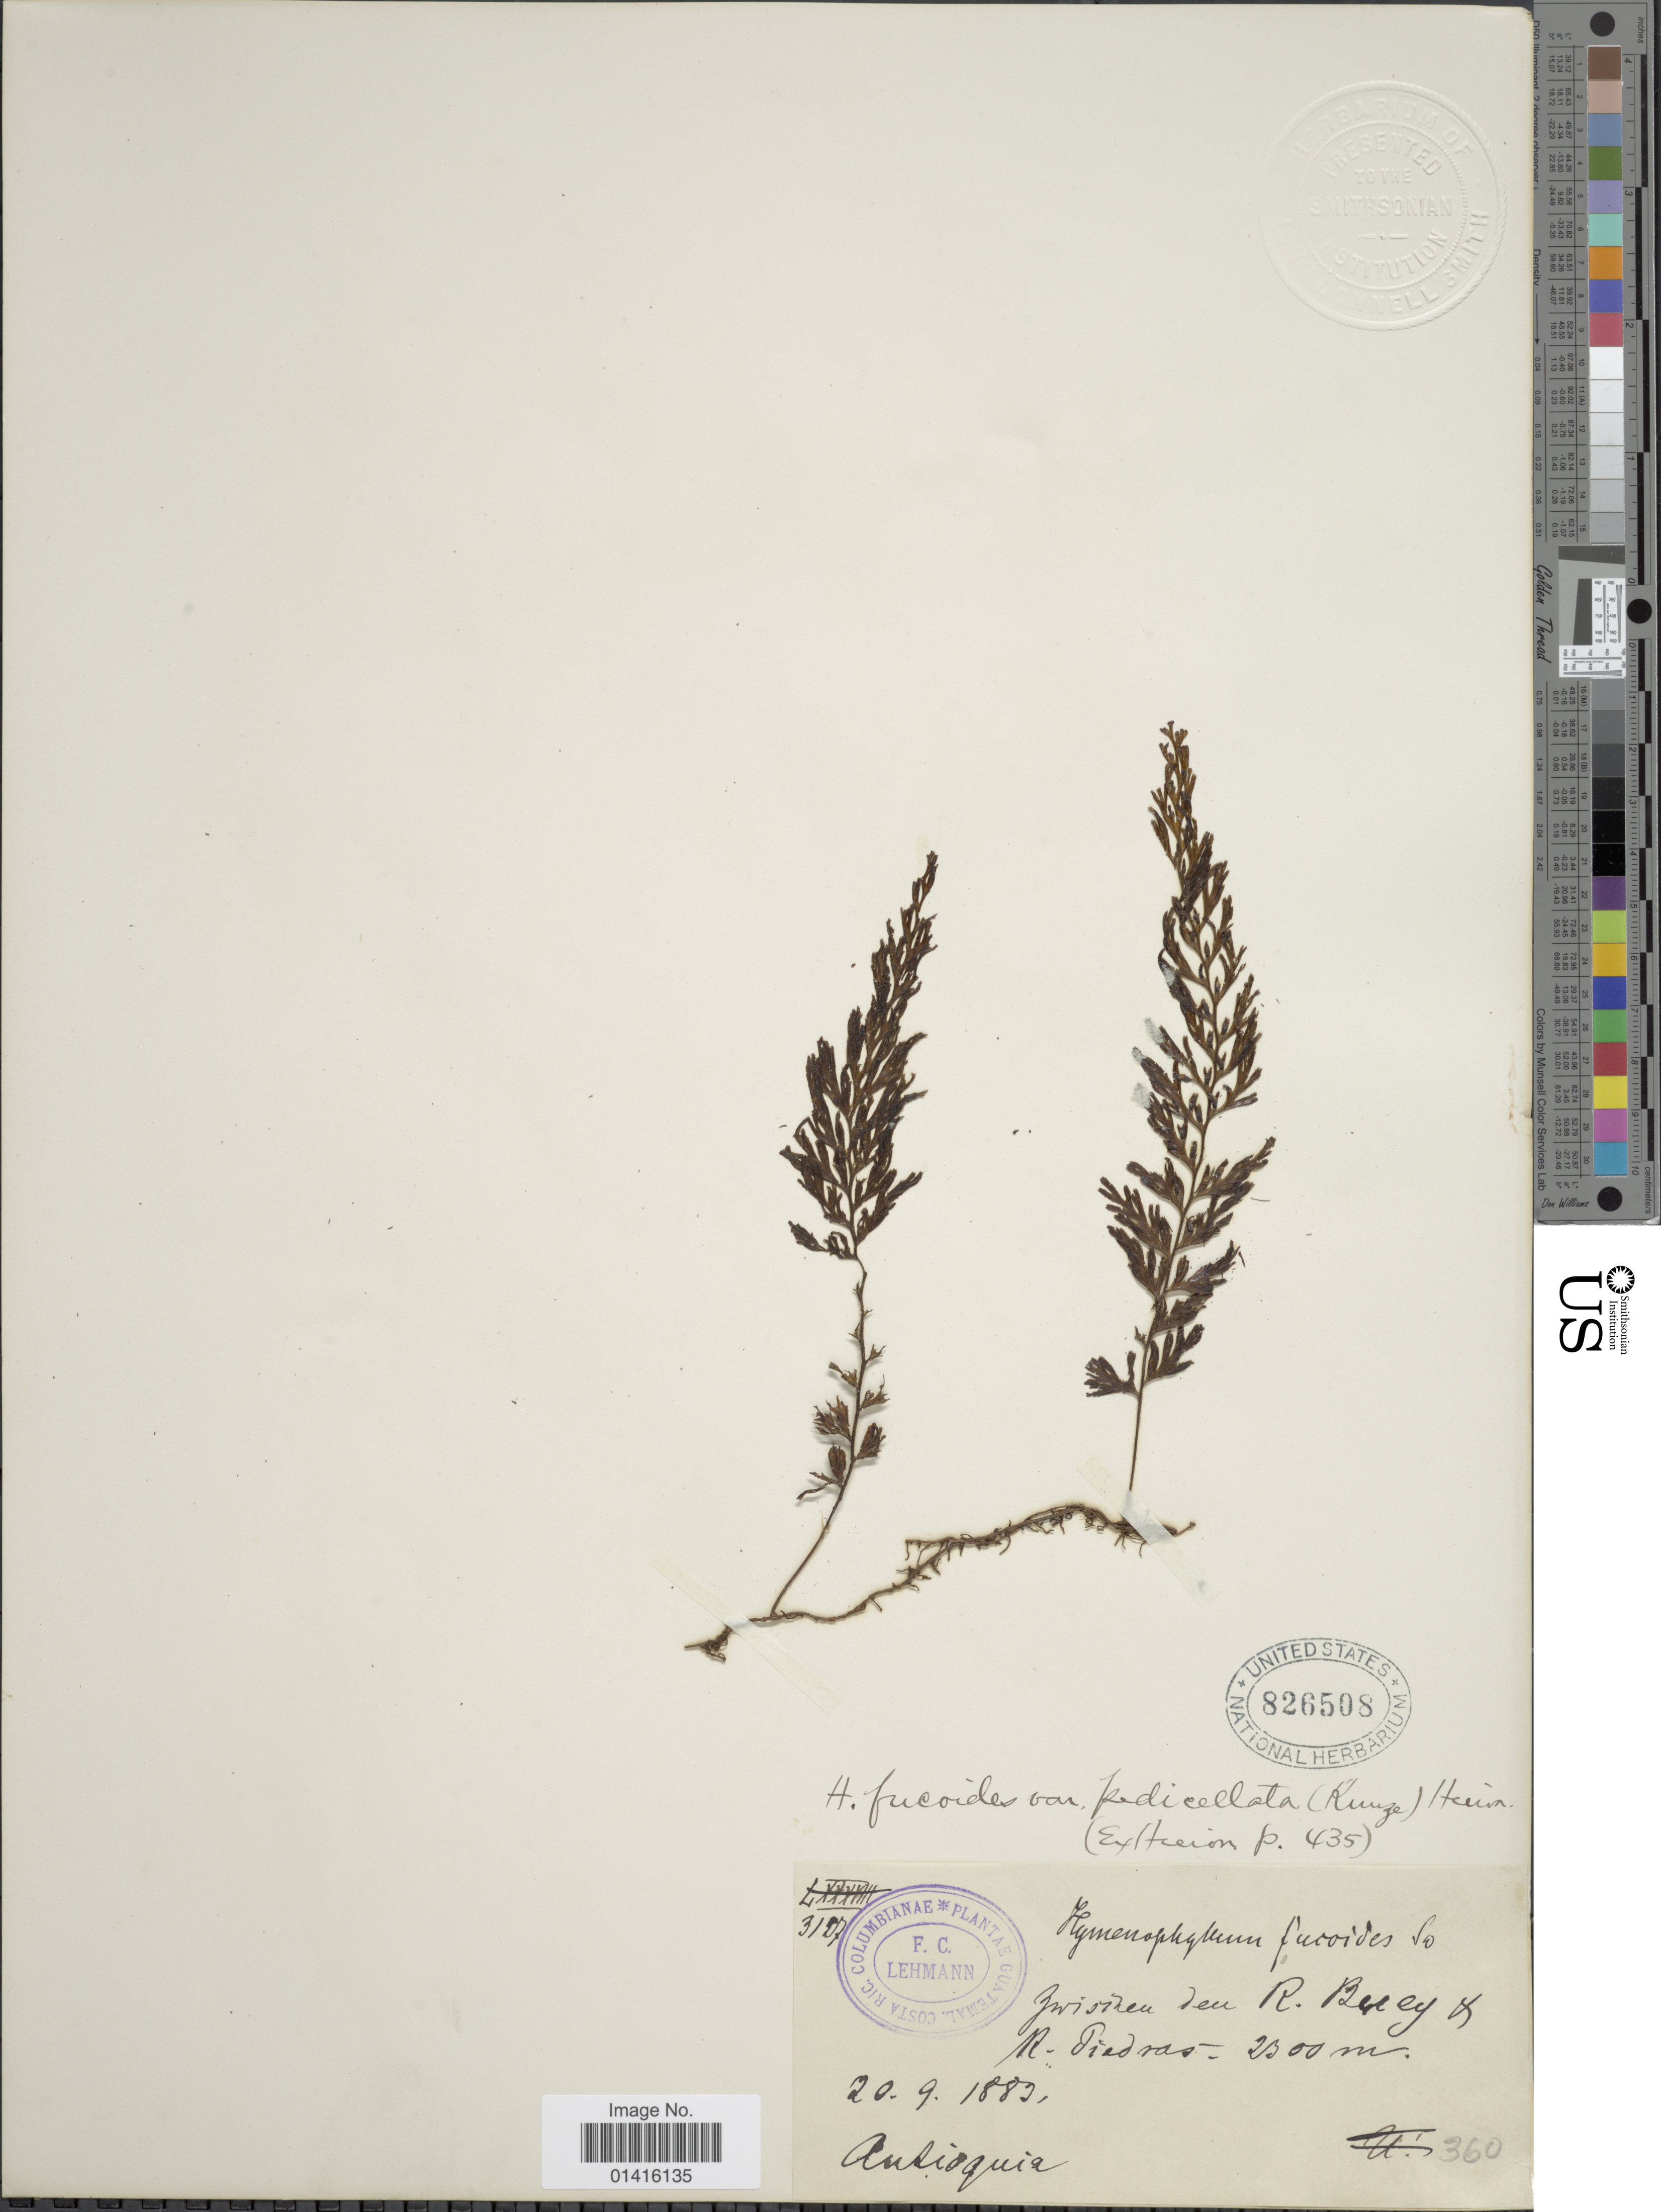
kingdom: Plantae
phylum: Tracheophyta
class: Polypodiopsida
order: Hymenophyllales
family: Hymenophyllaceae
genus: Hymenophyllum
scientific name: Hymenophyllum fucoides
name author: (Sw.) Sw.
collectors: F. C. Lehmann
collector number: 3127*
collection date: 1883-09-20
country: Colombia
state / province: Antioquia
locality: Zwischen den R. Buey and R. Piedras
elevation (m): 2300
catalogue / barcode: US 826508